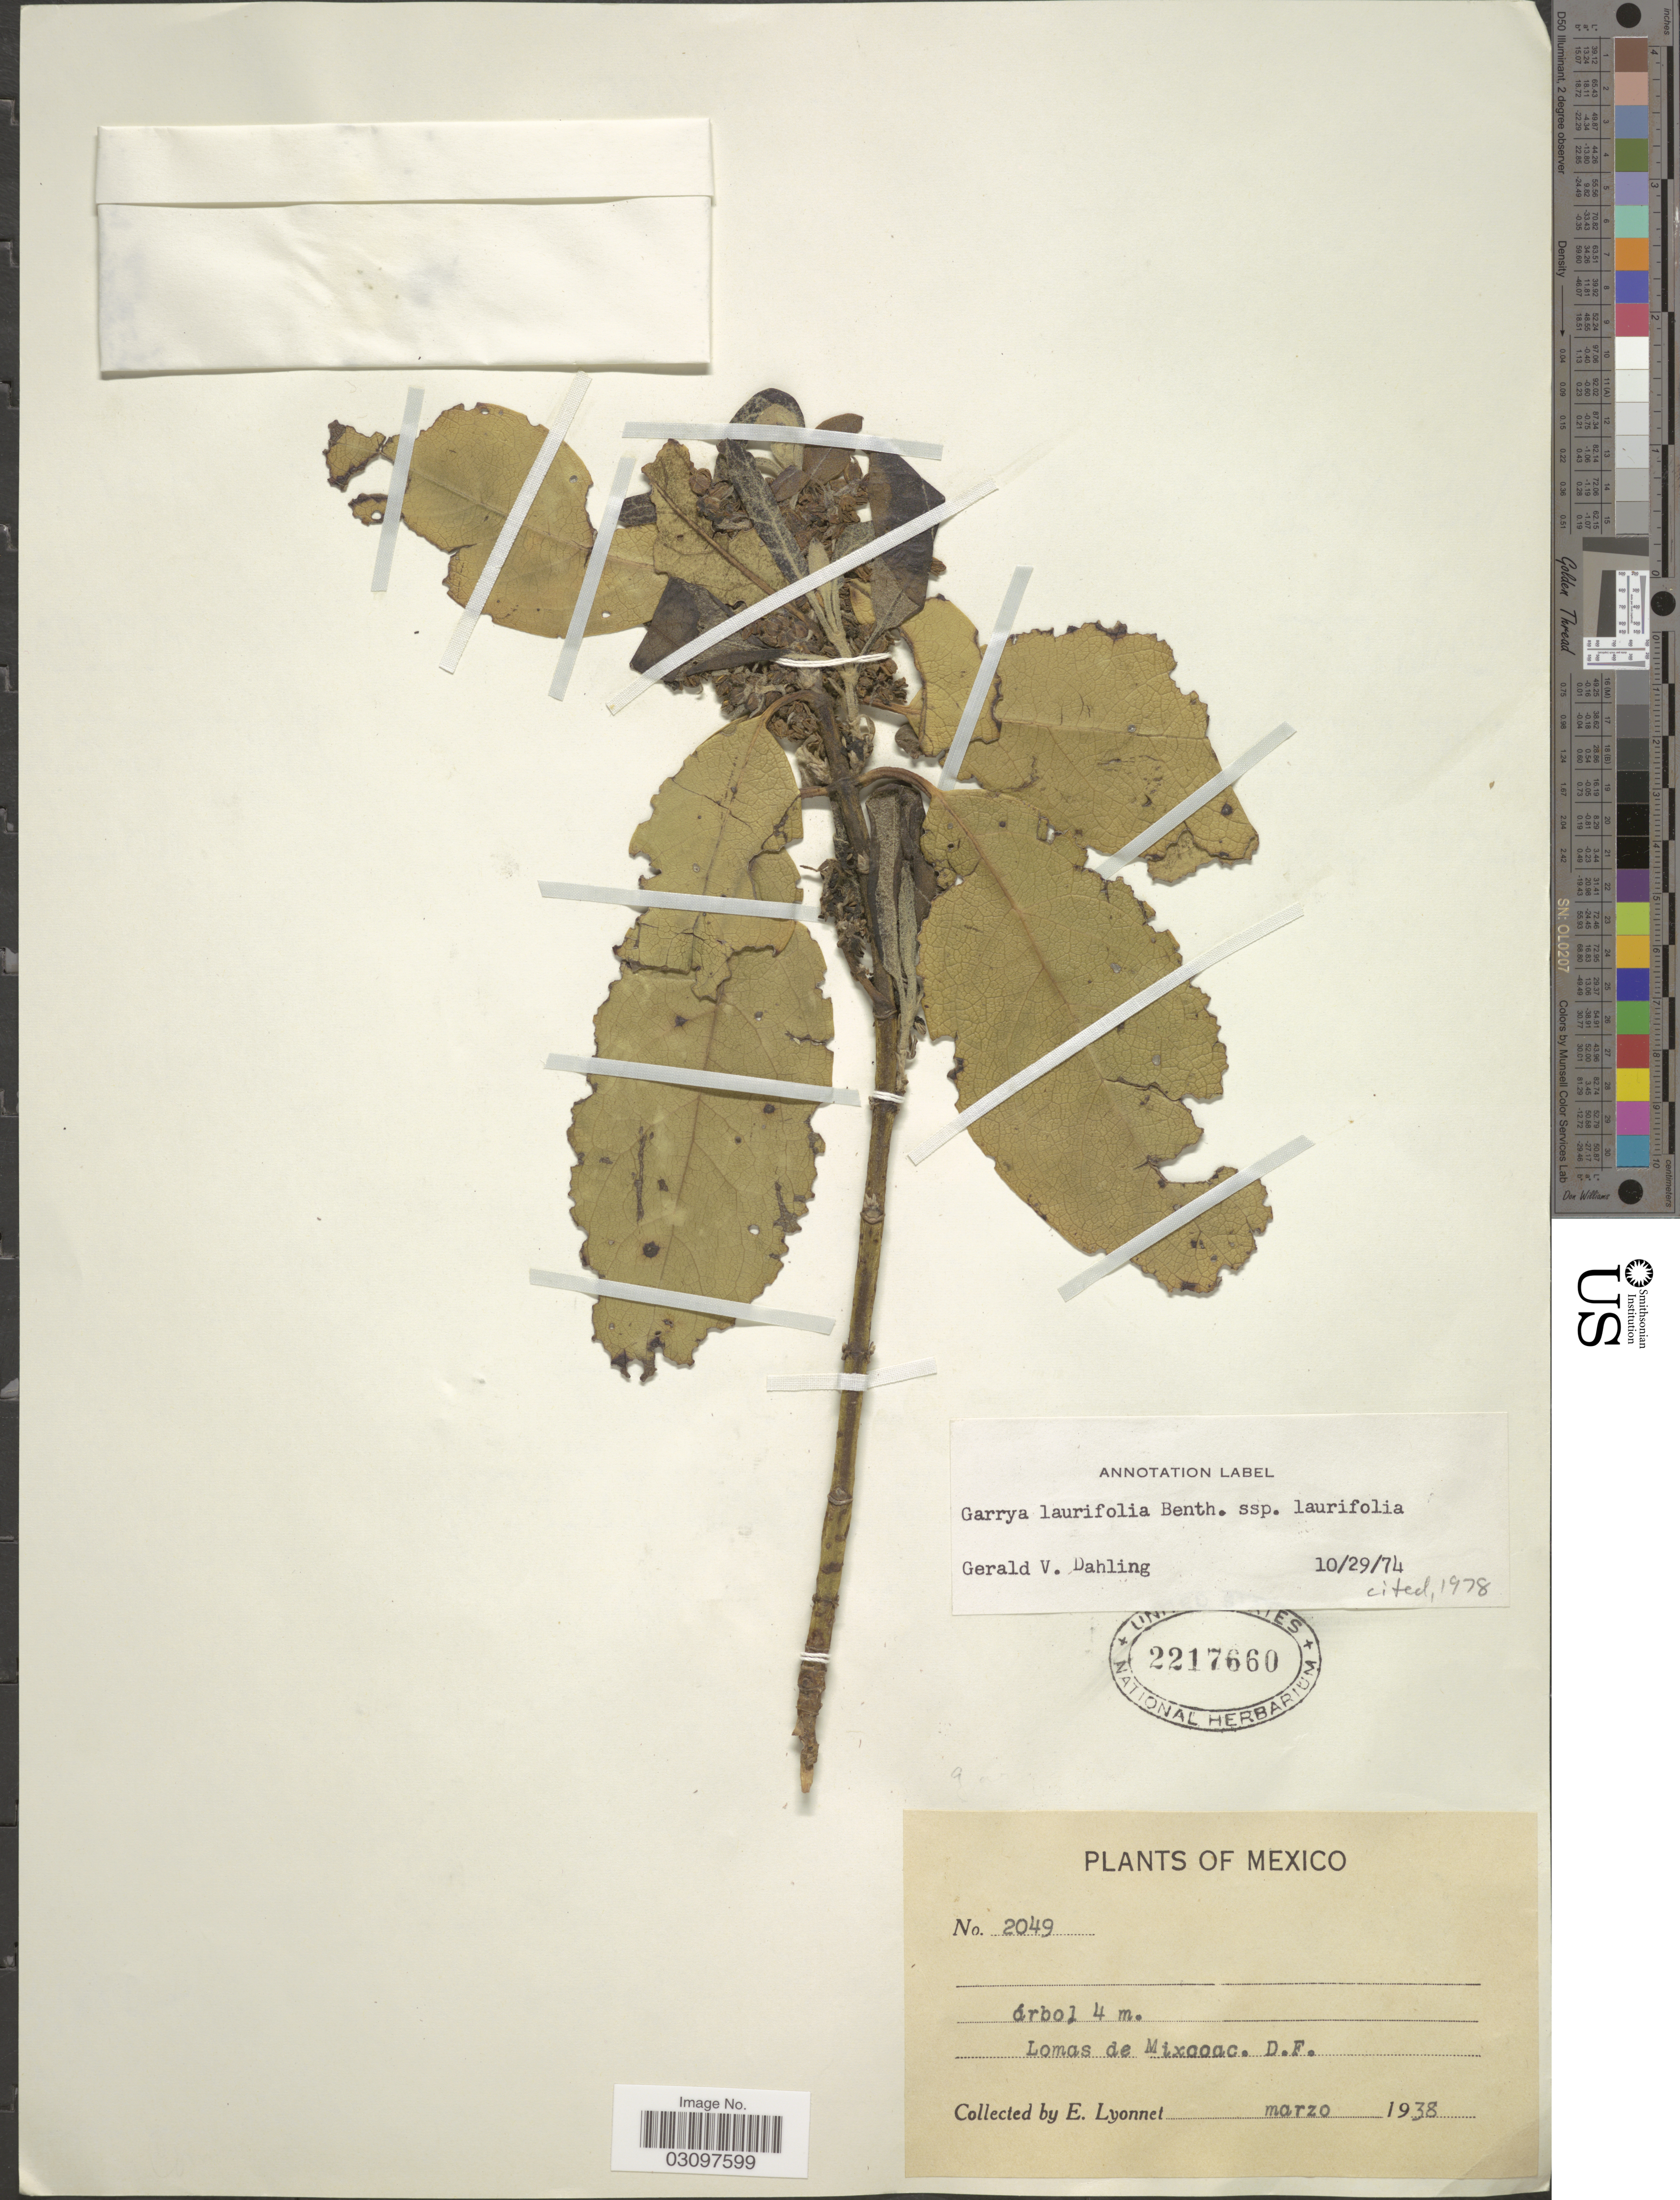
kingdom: Plantae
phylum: Tracheophyta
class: Magnoliopsida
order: Garryales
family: Garryaceae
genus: Garrya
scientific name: Garrya laurifolia subsp. laurifolia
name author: Hartw. ex Benth.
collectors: E. Lyonnet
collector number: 2049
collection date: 1938-03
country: Mexico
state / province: Distrito Federal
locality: Lomas de Mixcoac.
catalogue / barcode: US 2217660